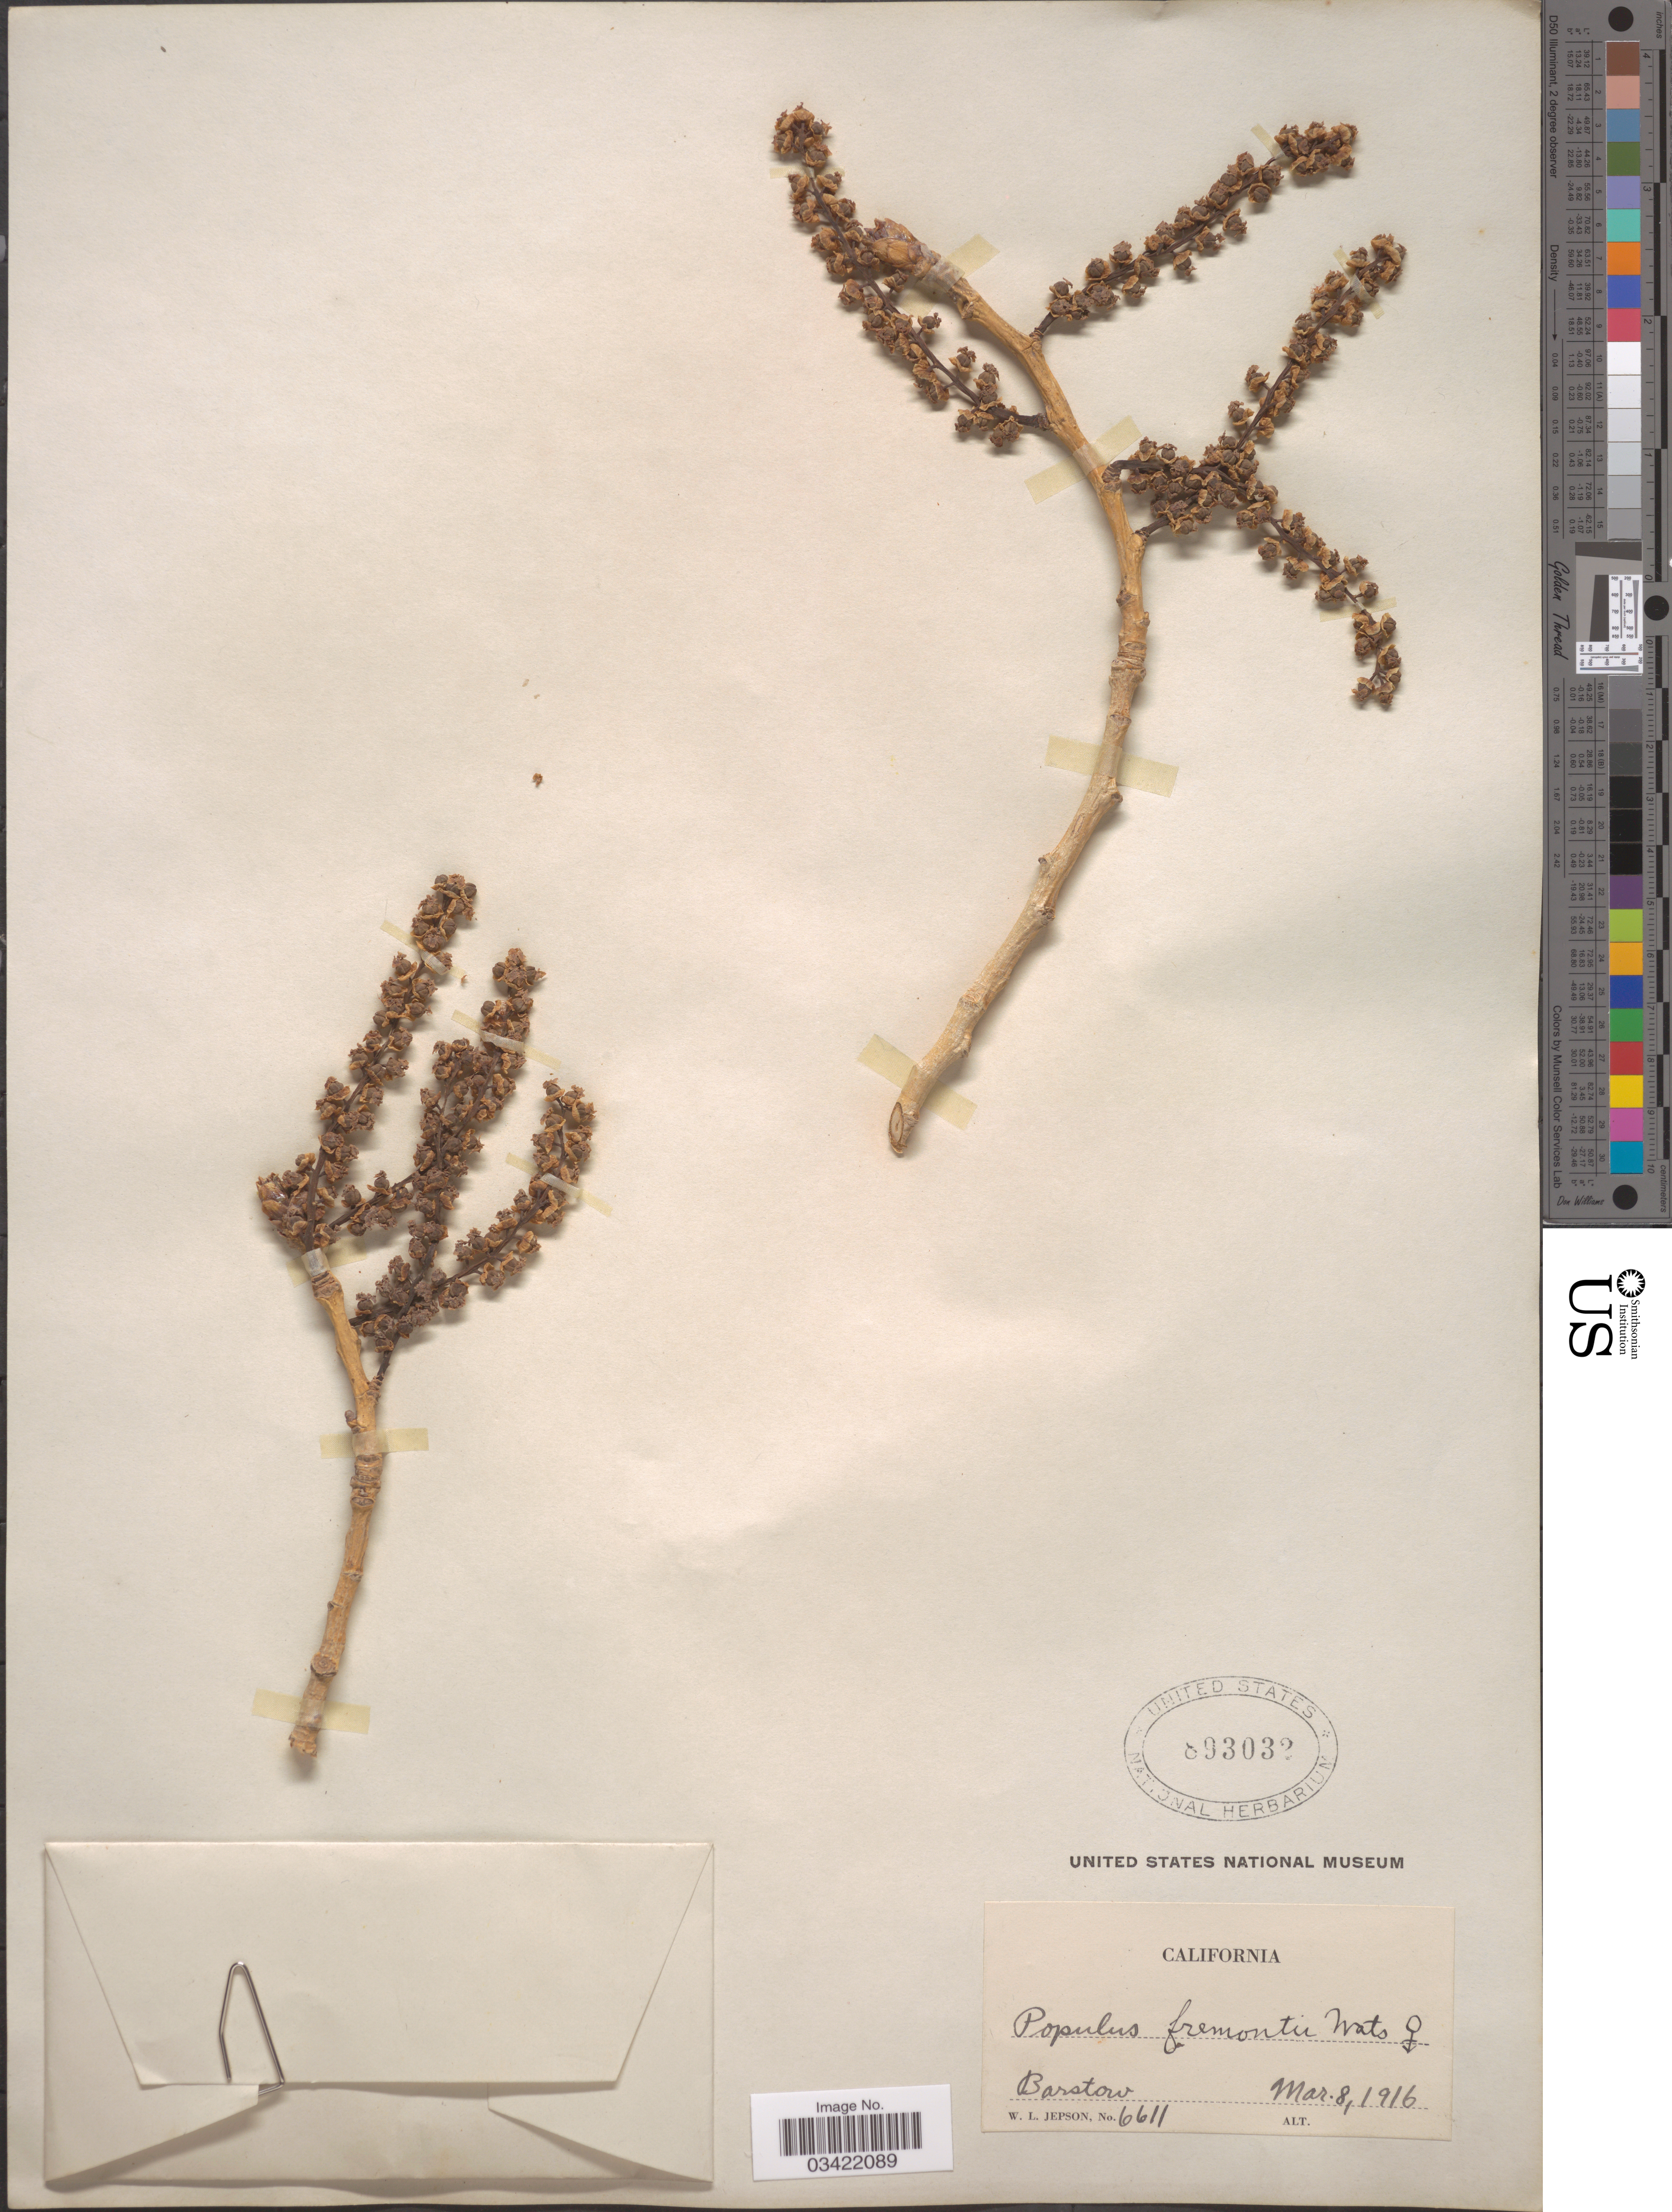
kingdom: Plantae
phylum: Tracheophyta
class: Magnoliopsida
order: Malpighiales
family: Salicaceae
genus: Populus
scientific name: Populus fremontii subsp. fremontii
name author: S. Watson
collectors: W. L. Jepson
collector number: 6611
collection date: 1916-03-08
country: United States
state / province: California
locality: Barstow.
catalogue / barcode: US 893032